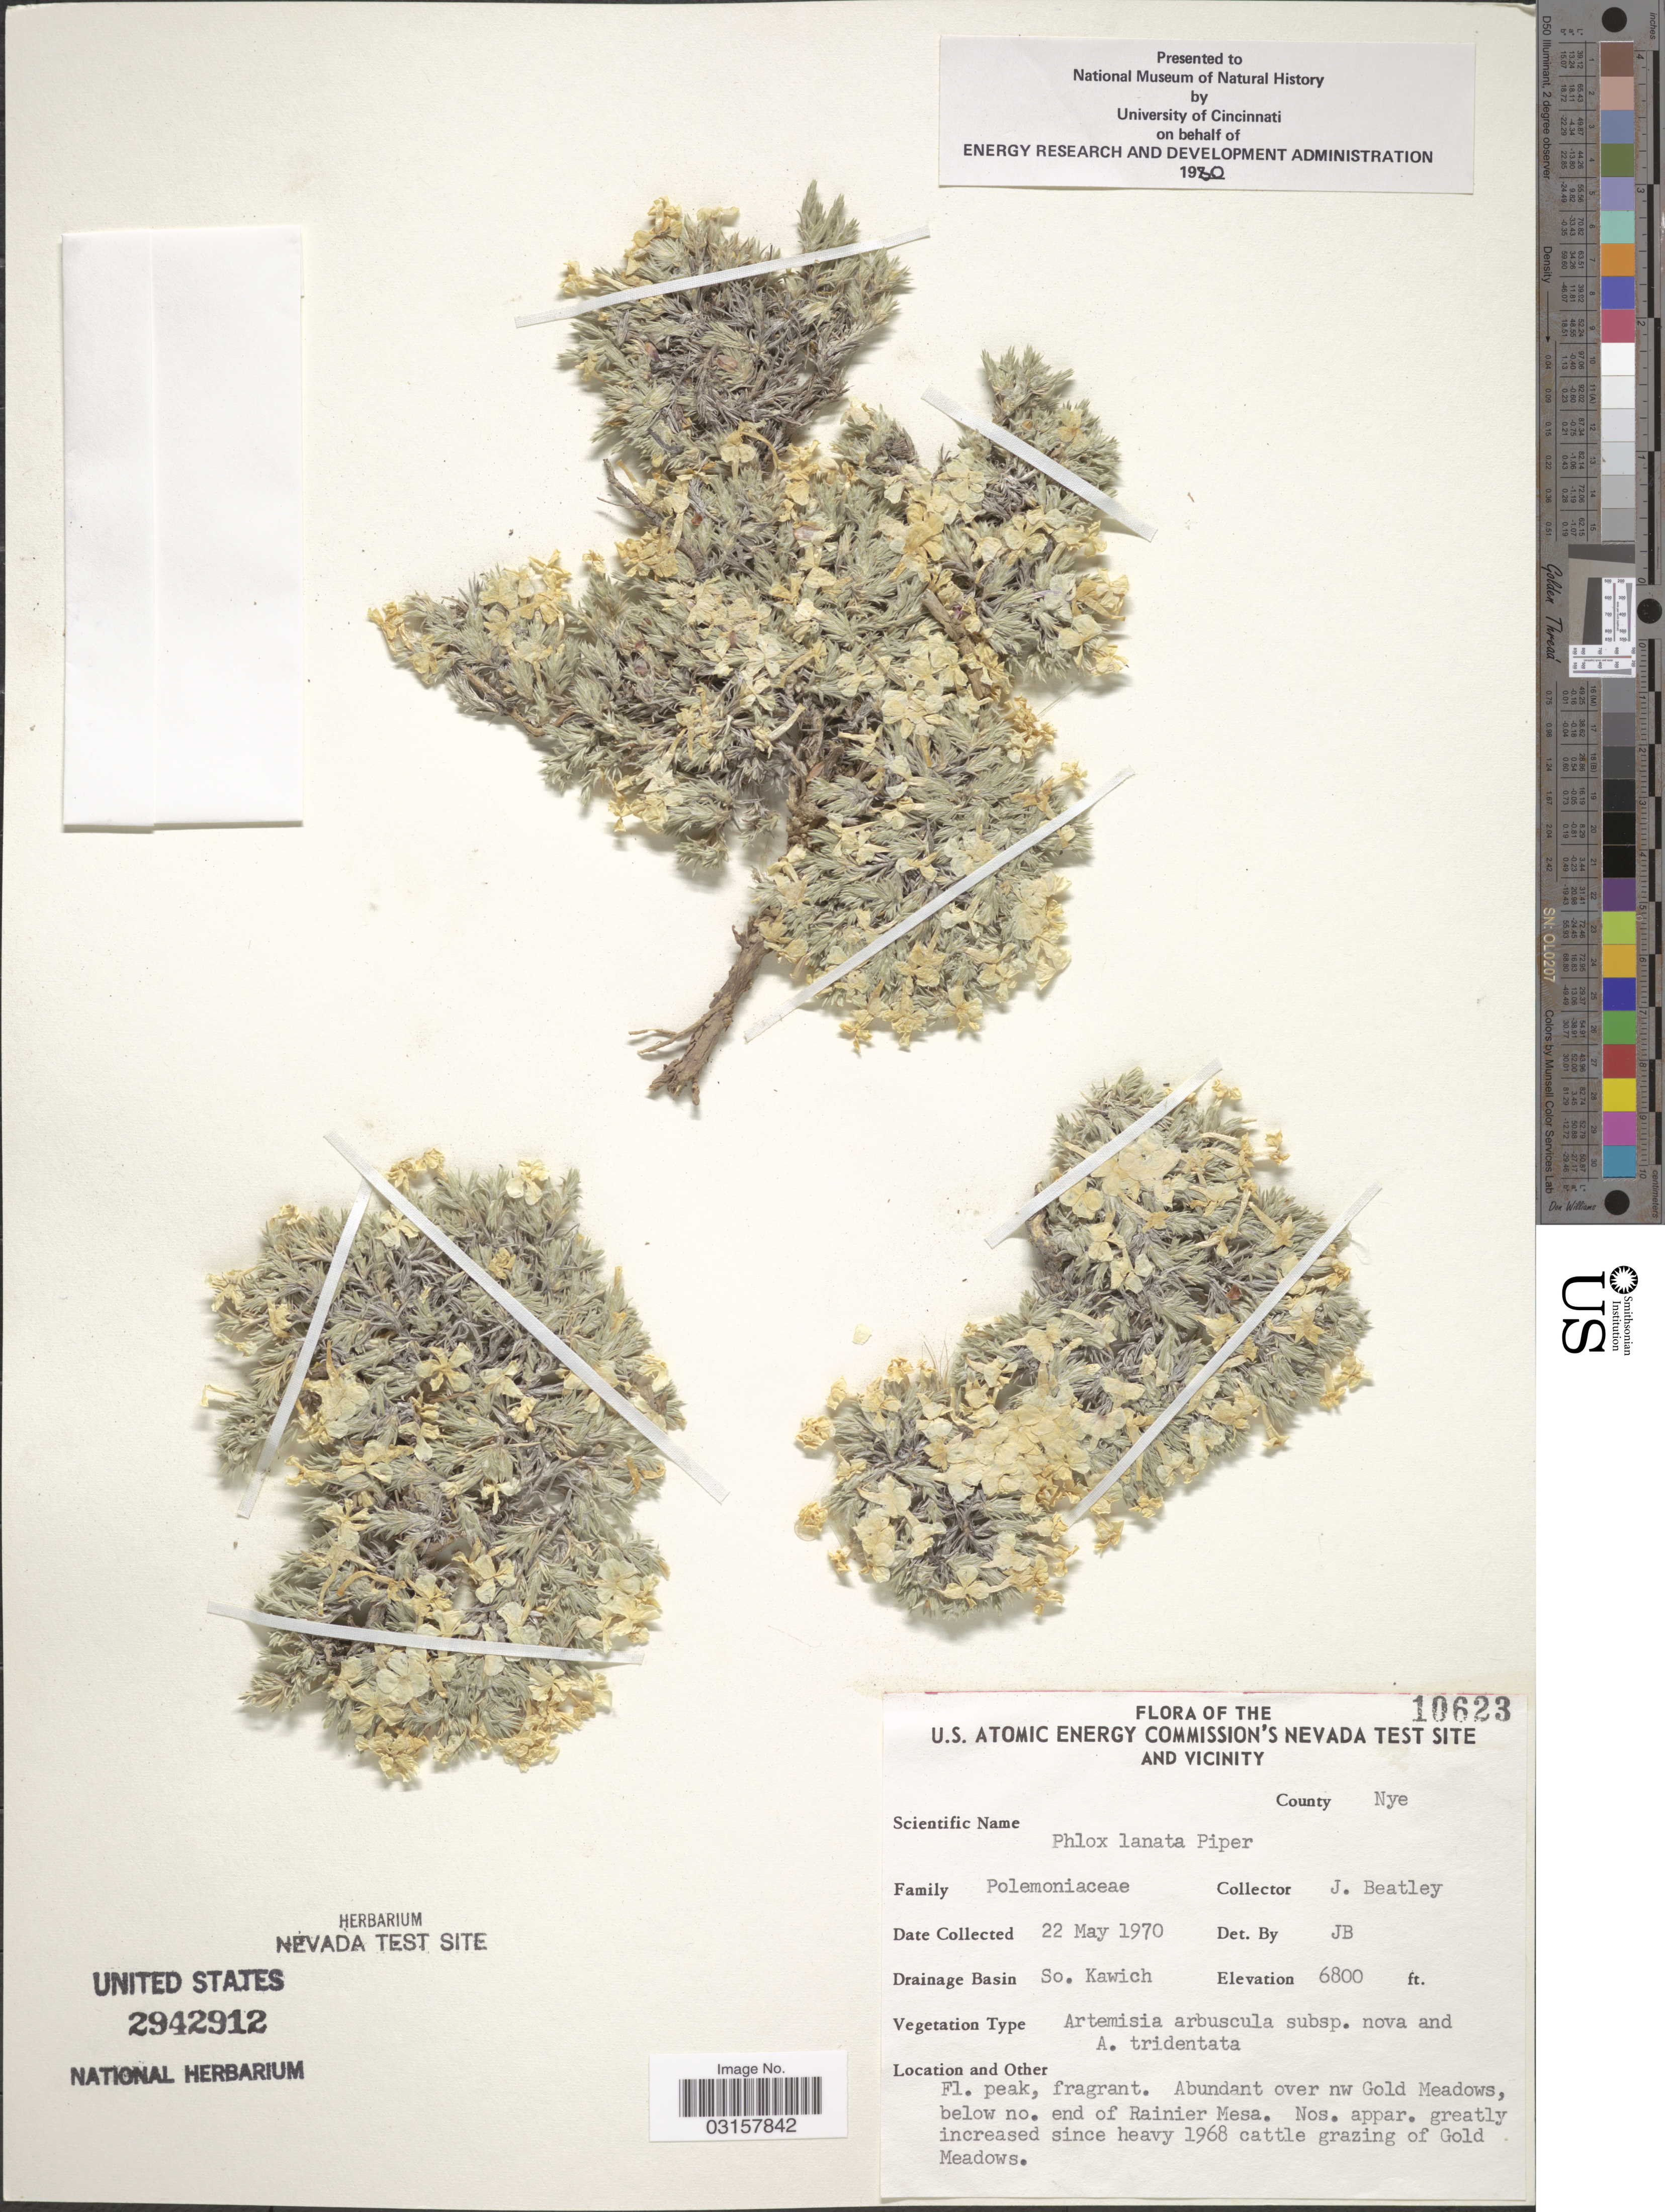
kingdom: Plantae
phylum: Tracheophyta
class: Magnoliopsida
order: Ericales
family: Polemoniaceae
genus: Phlox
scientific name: Phlox hoodii subsp. canescens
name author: (Torr. & A. Gray) Wherry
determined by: Mayfield, M. H.; Ferguson, C. J.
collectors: J. C. Beatley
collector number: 10623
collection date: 1970-05-22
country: United States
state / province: Nevada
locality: The U.S. Atomic Energy Commision's Nevada Test Site and Vicinity. County Nye. Drainage Basin So. Kawich. Abundant over nw Gold Meadows, below no. end of Rainier Mesa.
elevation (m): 2073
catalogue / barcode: US 2942912